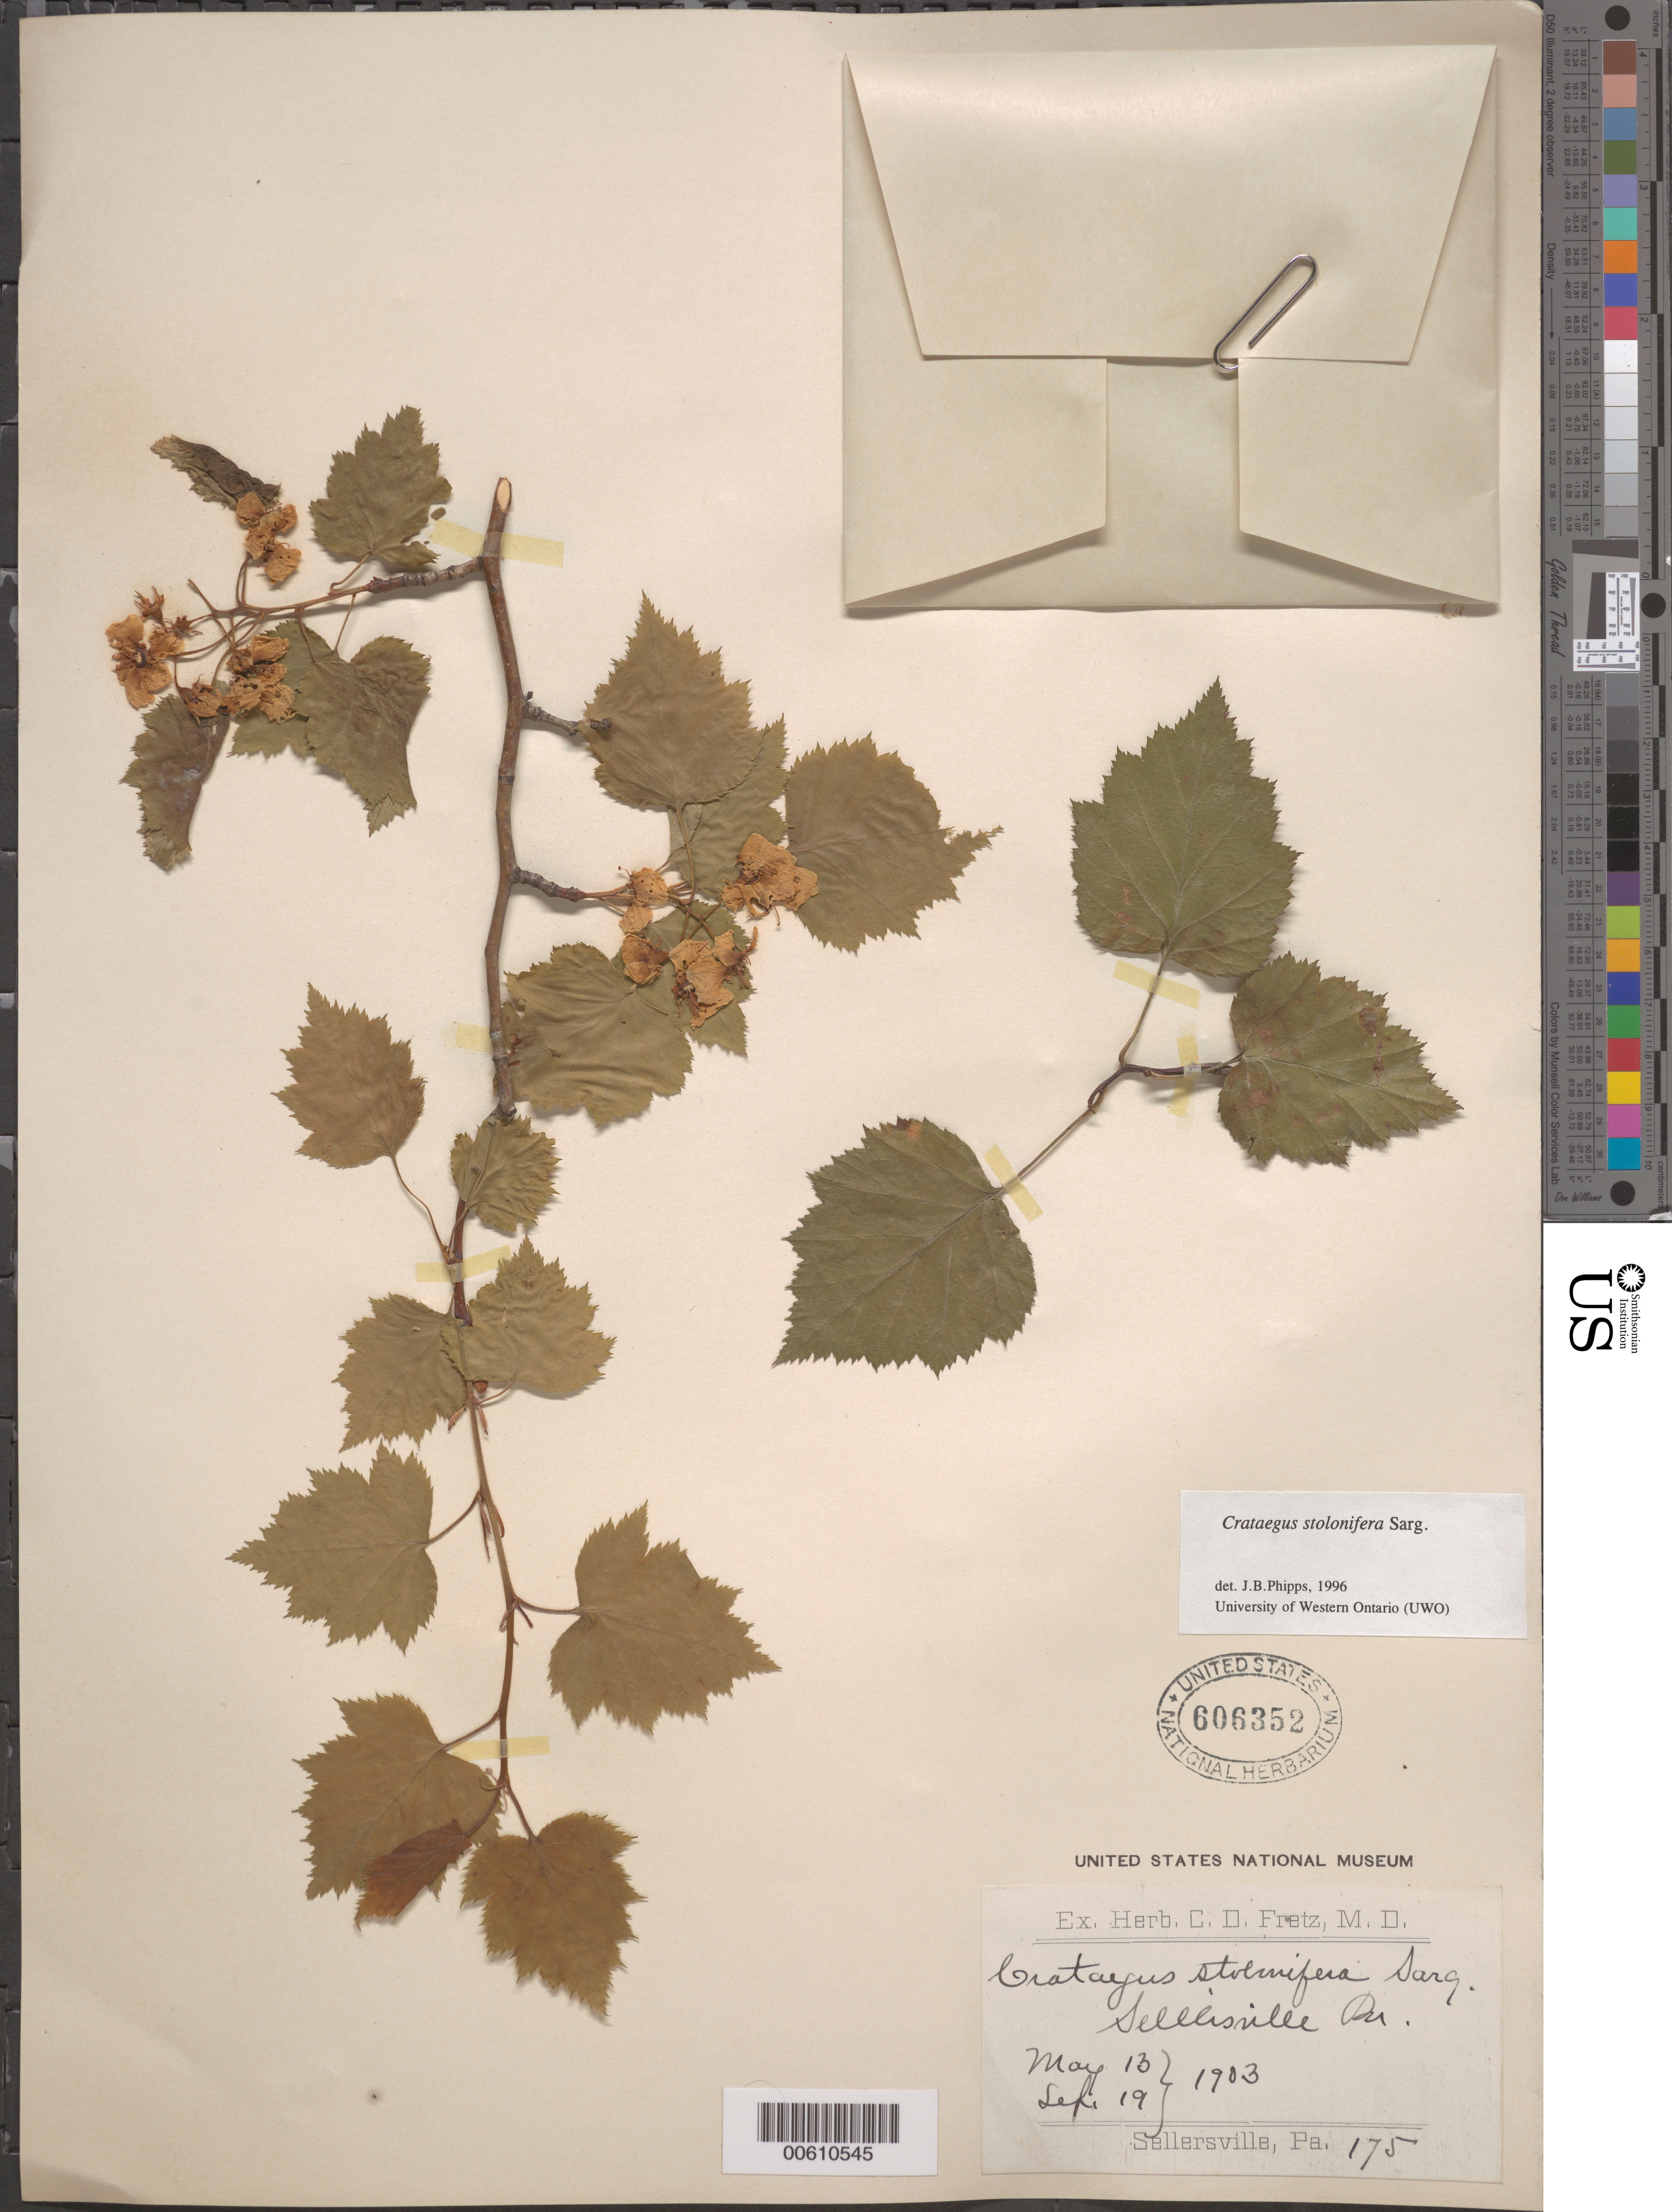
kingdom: Plantae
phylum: Tracheophyta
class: Magnoliopsida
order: Rosales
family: Rosaceae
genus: Crataegus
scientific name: Crataegus stolonifera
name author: Sarg.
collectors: ex herb. C.D. Fretz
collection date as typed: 13 May 1903 and 19 Sep 1903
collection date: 1903-05-13,1903-09-19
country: United States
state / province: Pennsylvania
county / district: Bucks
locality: Sellersville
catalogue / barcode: US 606352